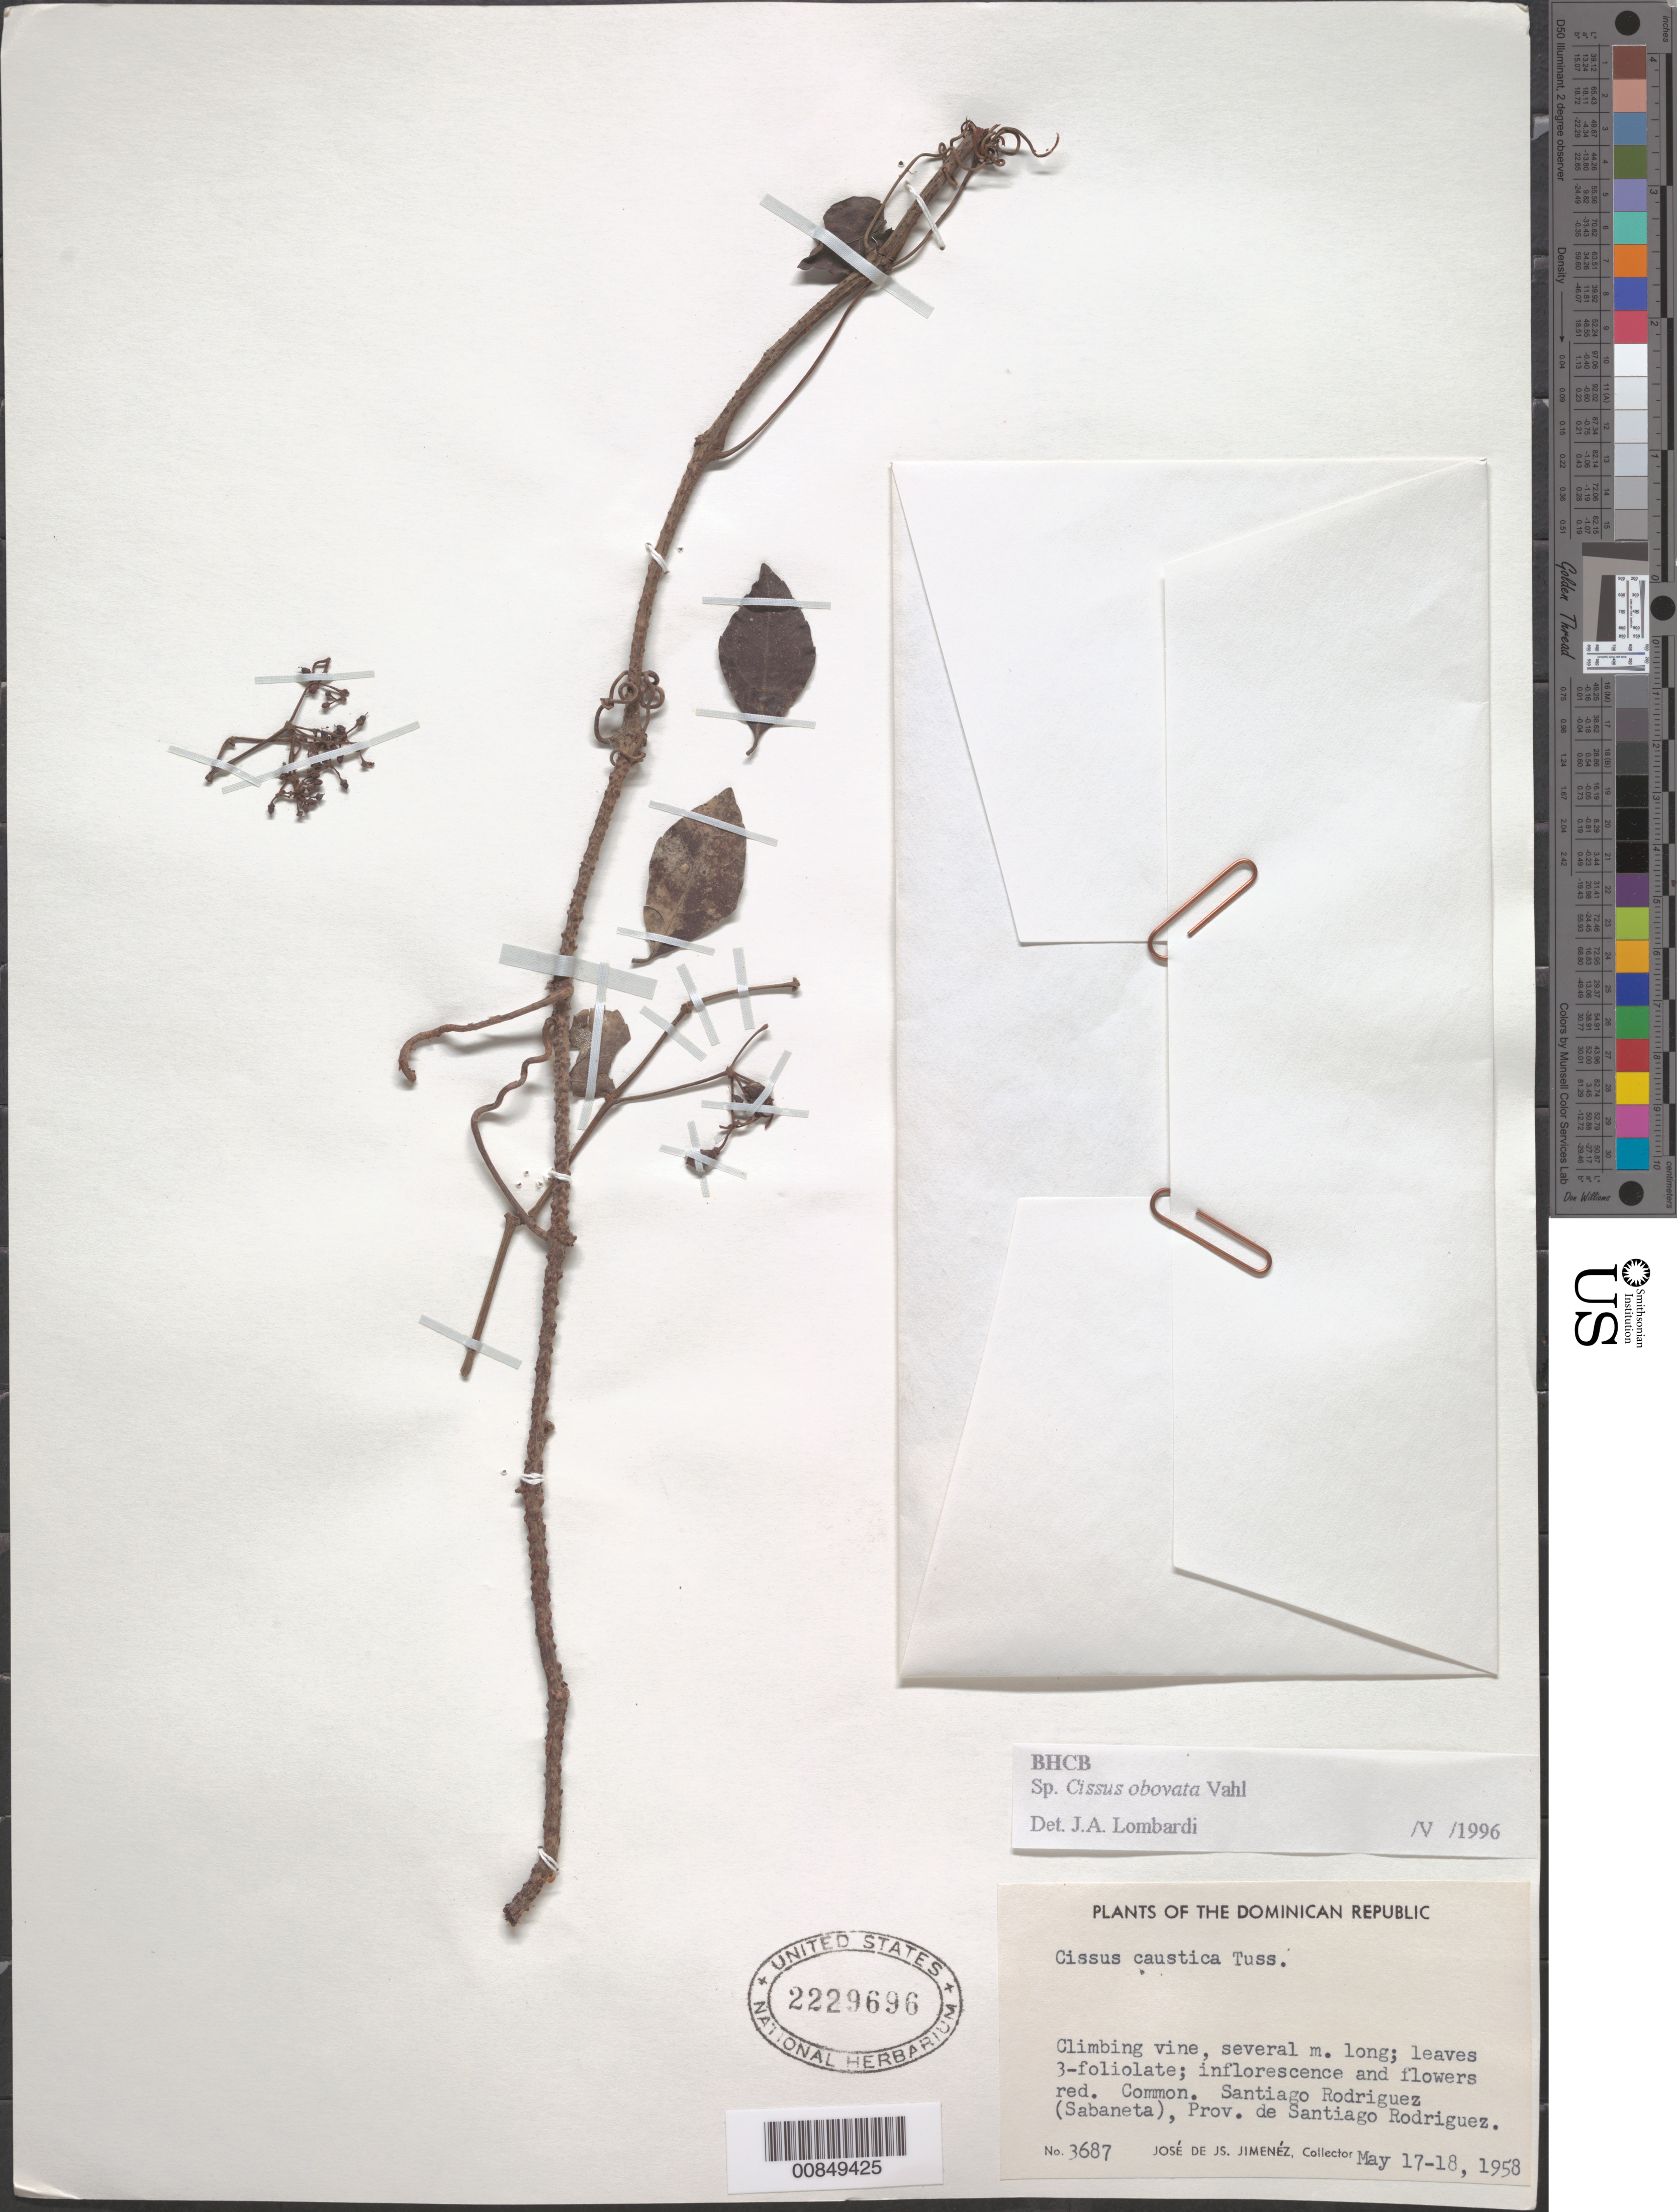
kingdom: Plantae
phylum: Tracheophyta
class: Magnoliopsida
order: Vitales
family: Vitaceae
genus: Cissus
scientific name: Cissus obovata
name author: Vahl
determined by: Lombardi, Julio A.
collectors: J. J. Jiménez Almonte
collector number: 3687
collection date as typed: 17 May 1958 to 18 May 1958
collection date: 1958-05-17/1958-05-18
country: Dominican Republic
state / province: Santiago Rodríguez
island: Hispaniola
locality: Santiago Rodríguez (Sabaneta).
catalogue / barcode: US 2229696